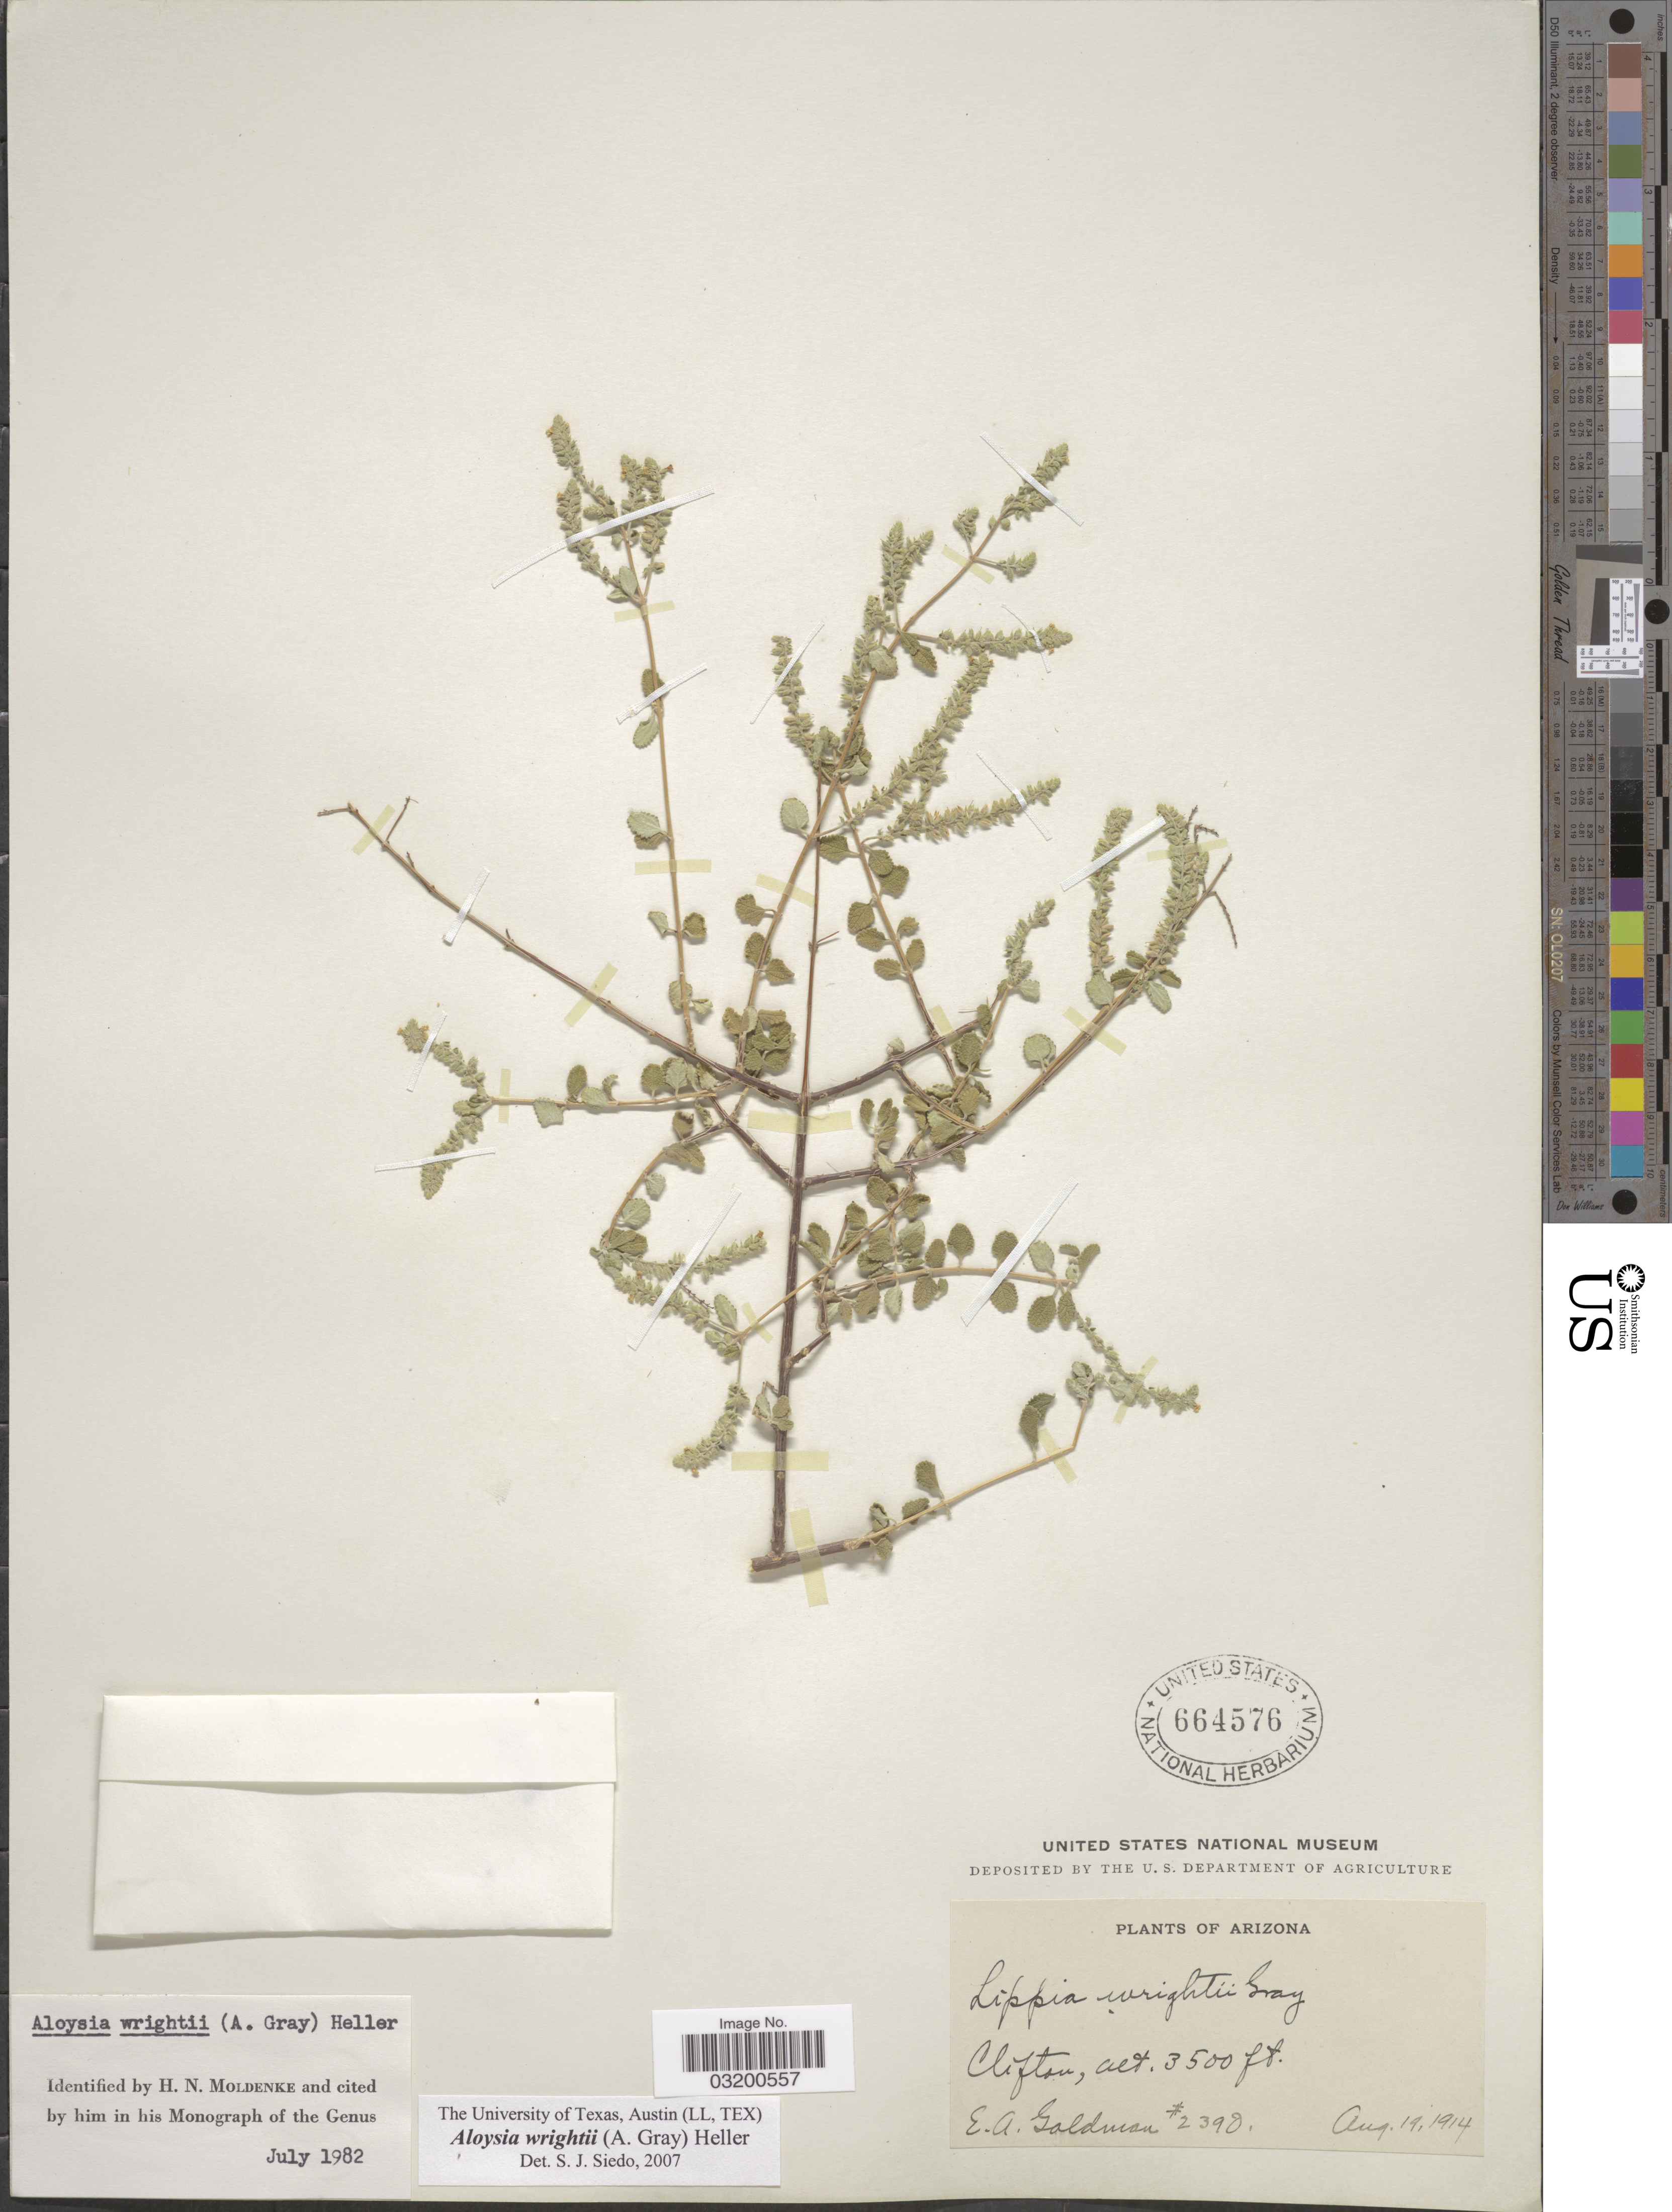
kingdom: Plantae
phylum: Tracheophyta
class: Magnoliopsida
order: Lamiales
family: Verbenaceae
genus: Aloysia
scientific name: Aloysia wrightii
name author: A. Heller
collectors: E. A. Goldman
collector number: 2390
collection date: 1914-08-19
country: United States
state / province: Arizona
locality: Clifton.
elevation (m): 1067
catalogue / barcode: US 664576